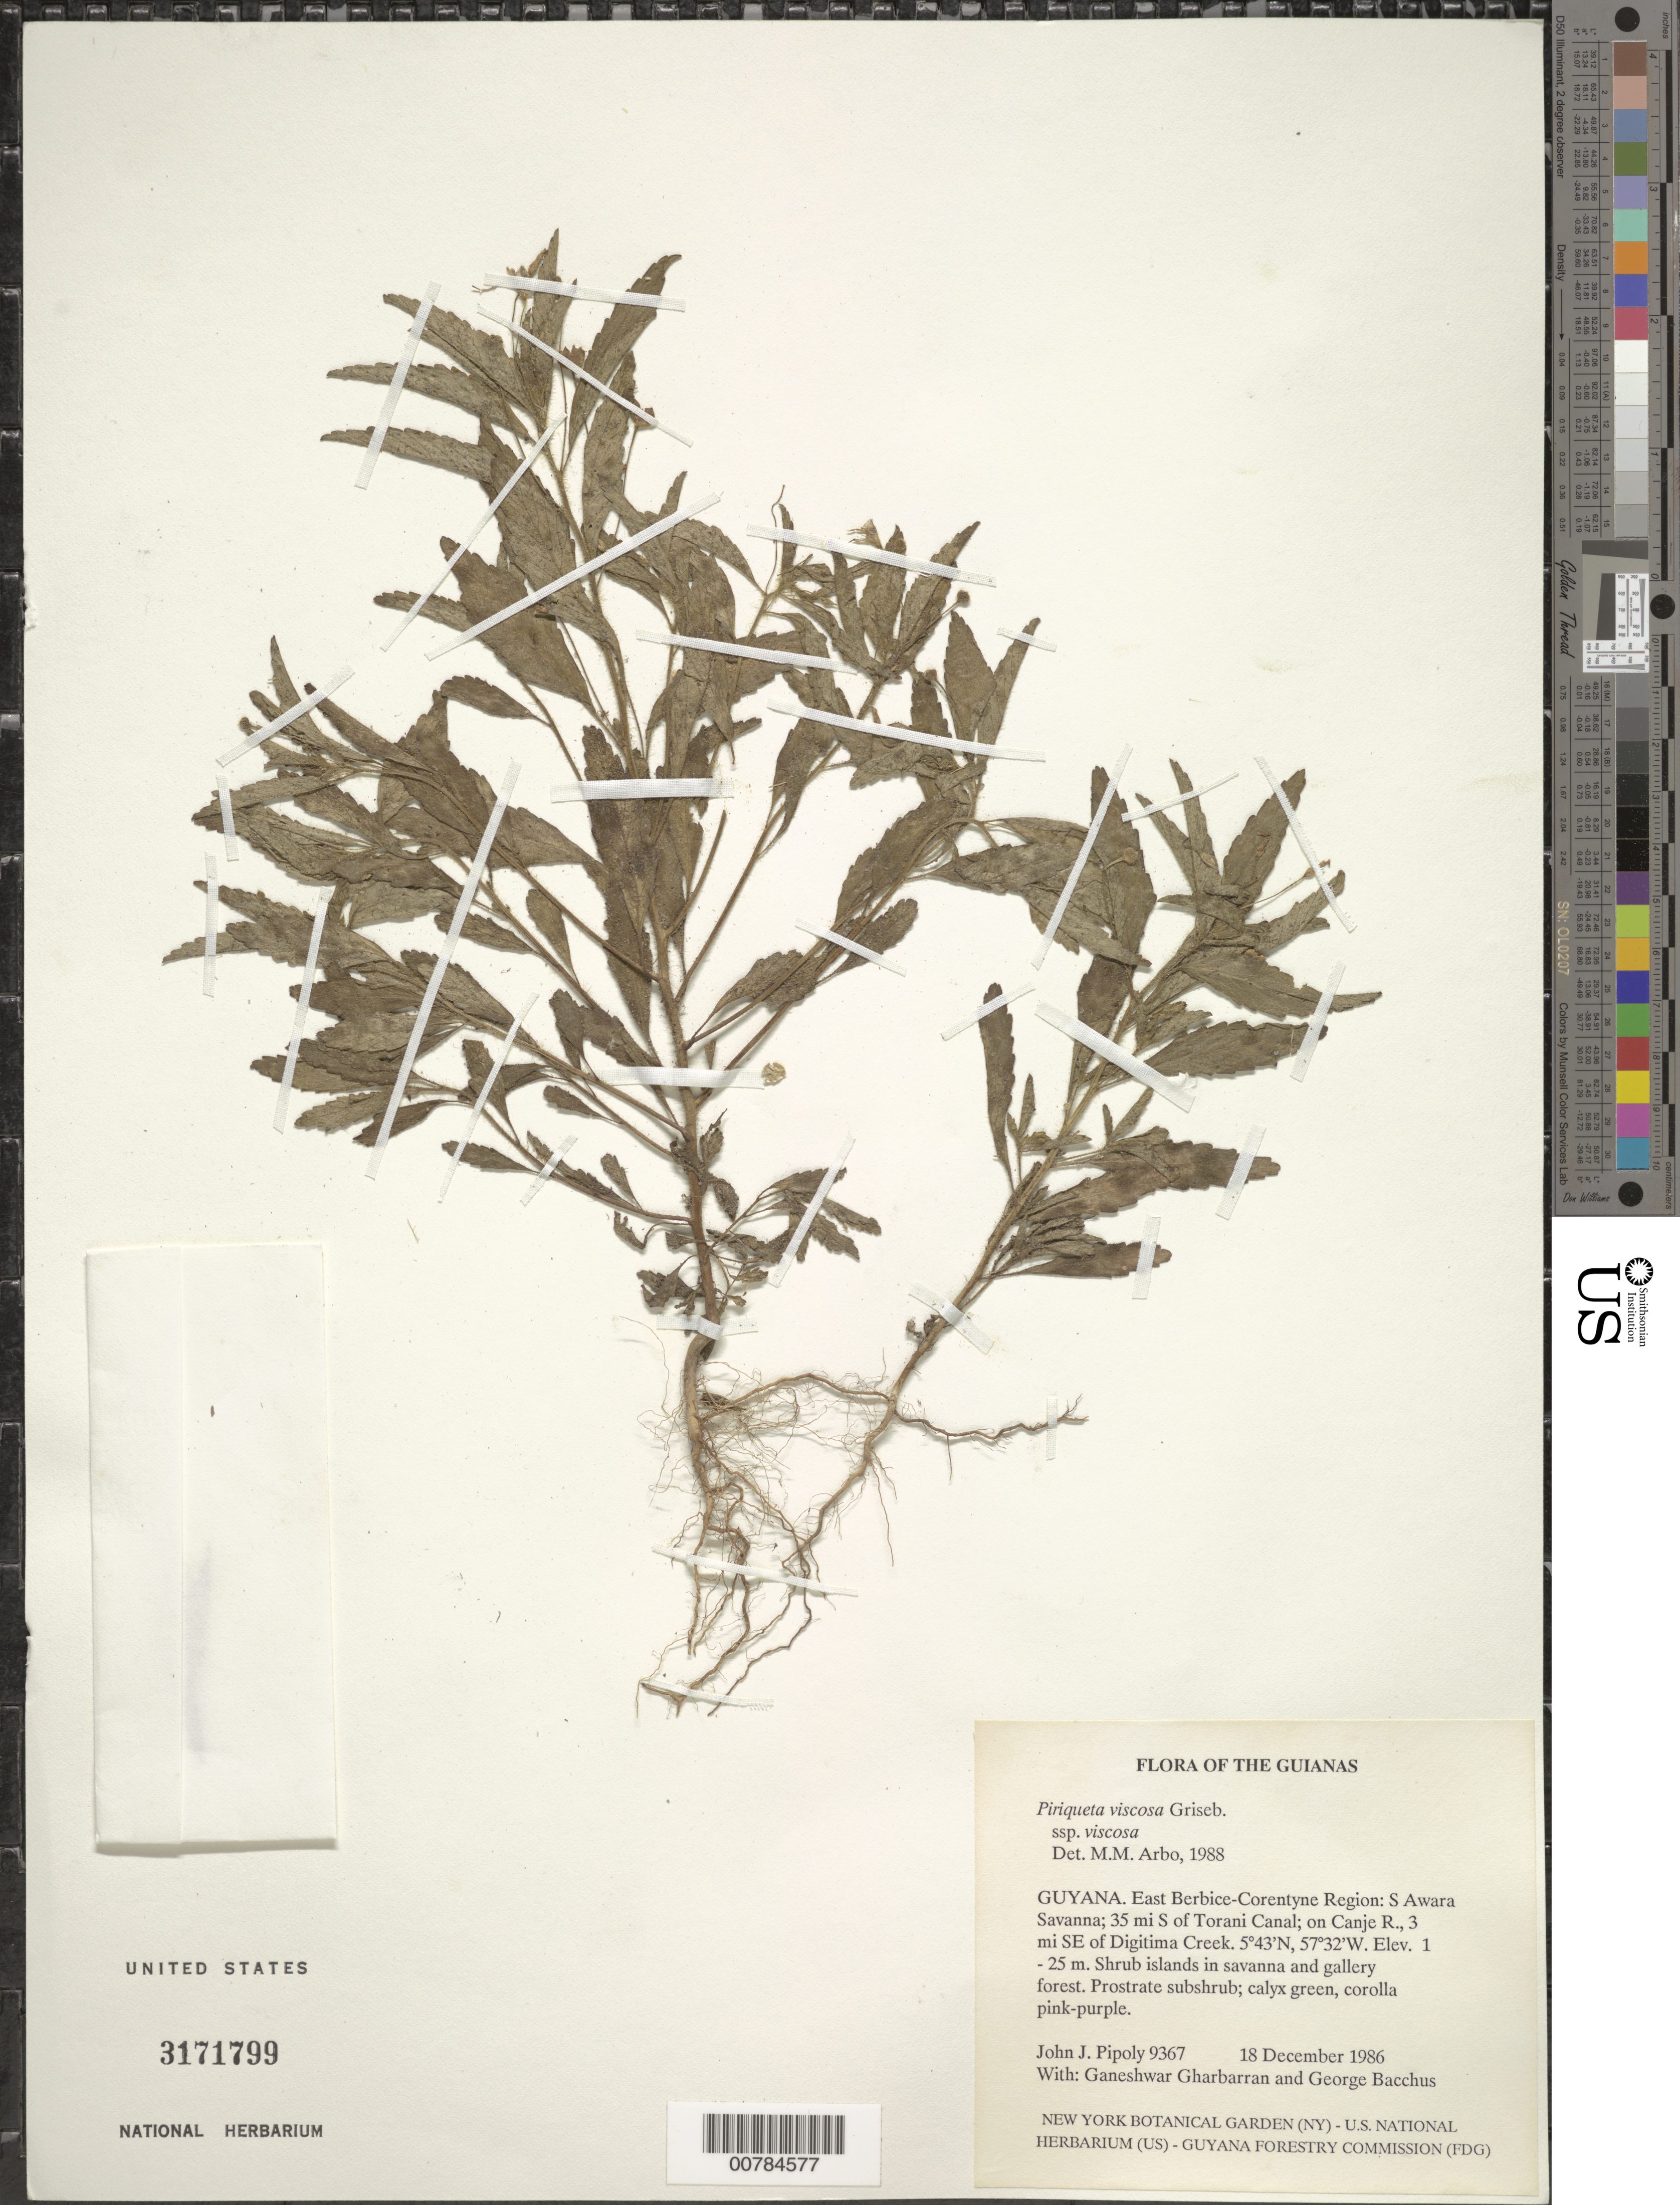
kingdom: Plantae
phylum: Tracheophyta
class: Magnoliopsida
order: Malpighiales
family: Turneraceae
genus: Piriqueta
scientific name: Piriqueta viscosa subsp. viscosa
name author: Griseb.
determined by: Arbo, M. M.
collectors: J. J. Pipoly, G. Gharbarran & G. Bacchus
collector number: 9367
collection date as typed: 18 December 1986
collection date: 1986-12-18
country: Guyana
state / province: E. Berbice-Corentyne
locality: S Awara Savanna; ±35 mi S of Torani Canal; on Canje R., 3 mi SE of Digitima Creek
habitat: Shrub islands in savanna and gallery forest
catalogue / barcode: US 3171799